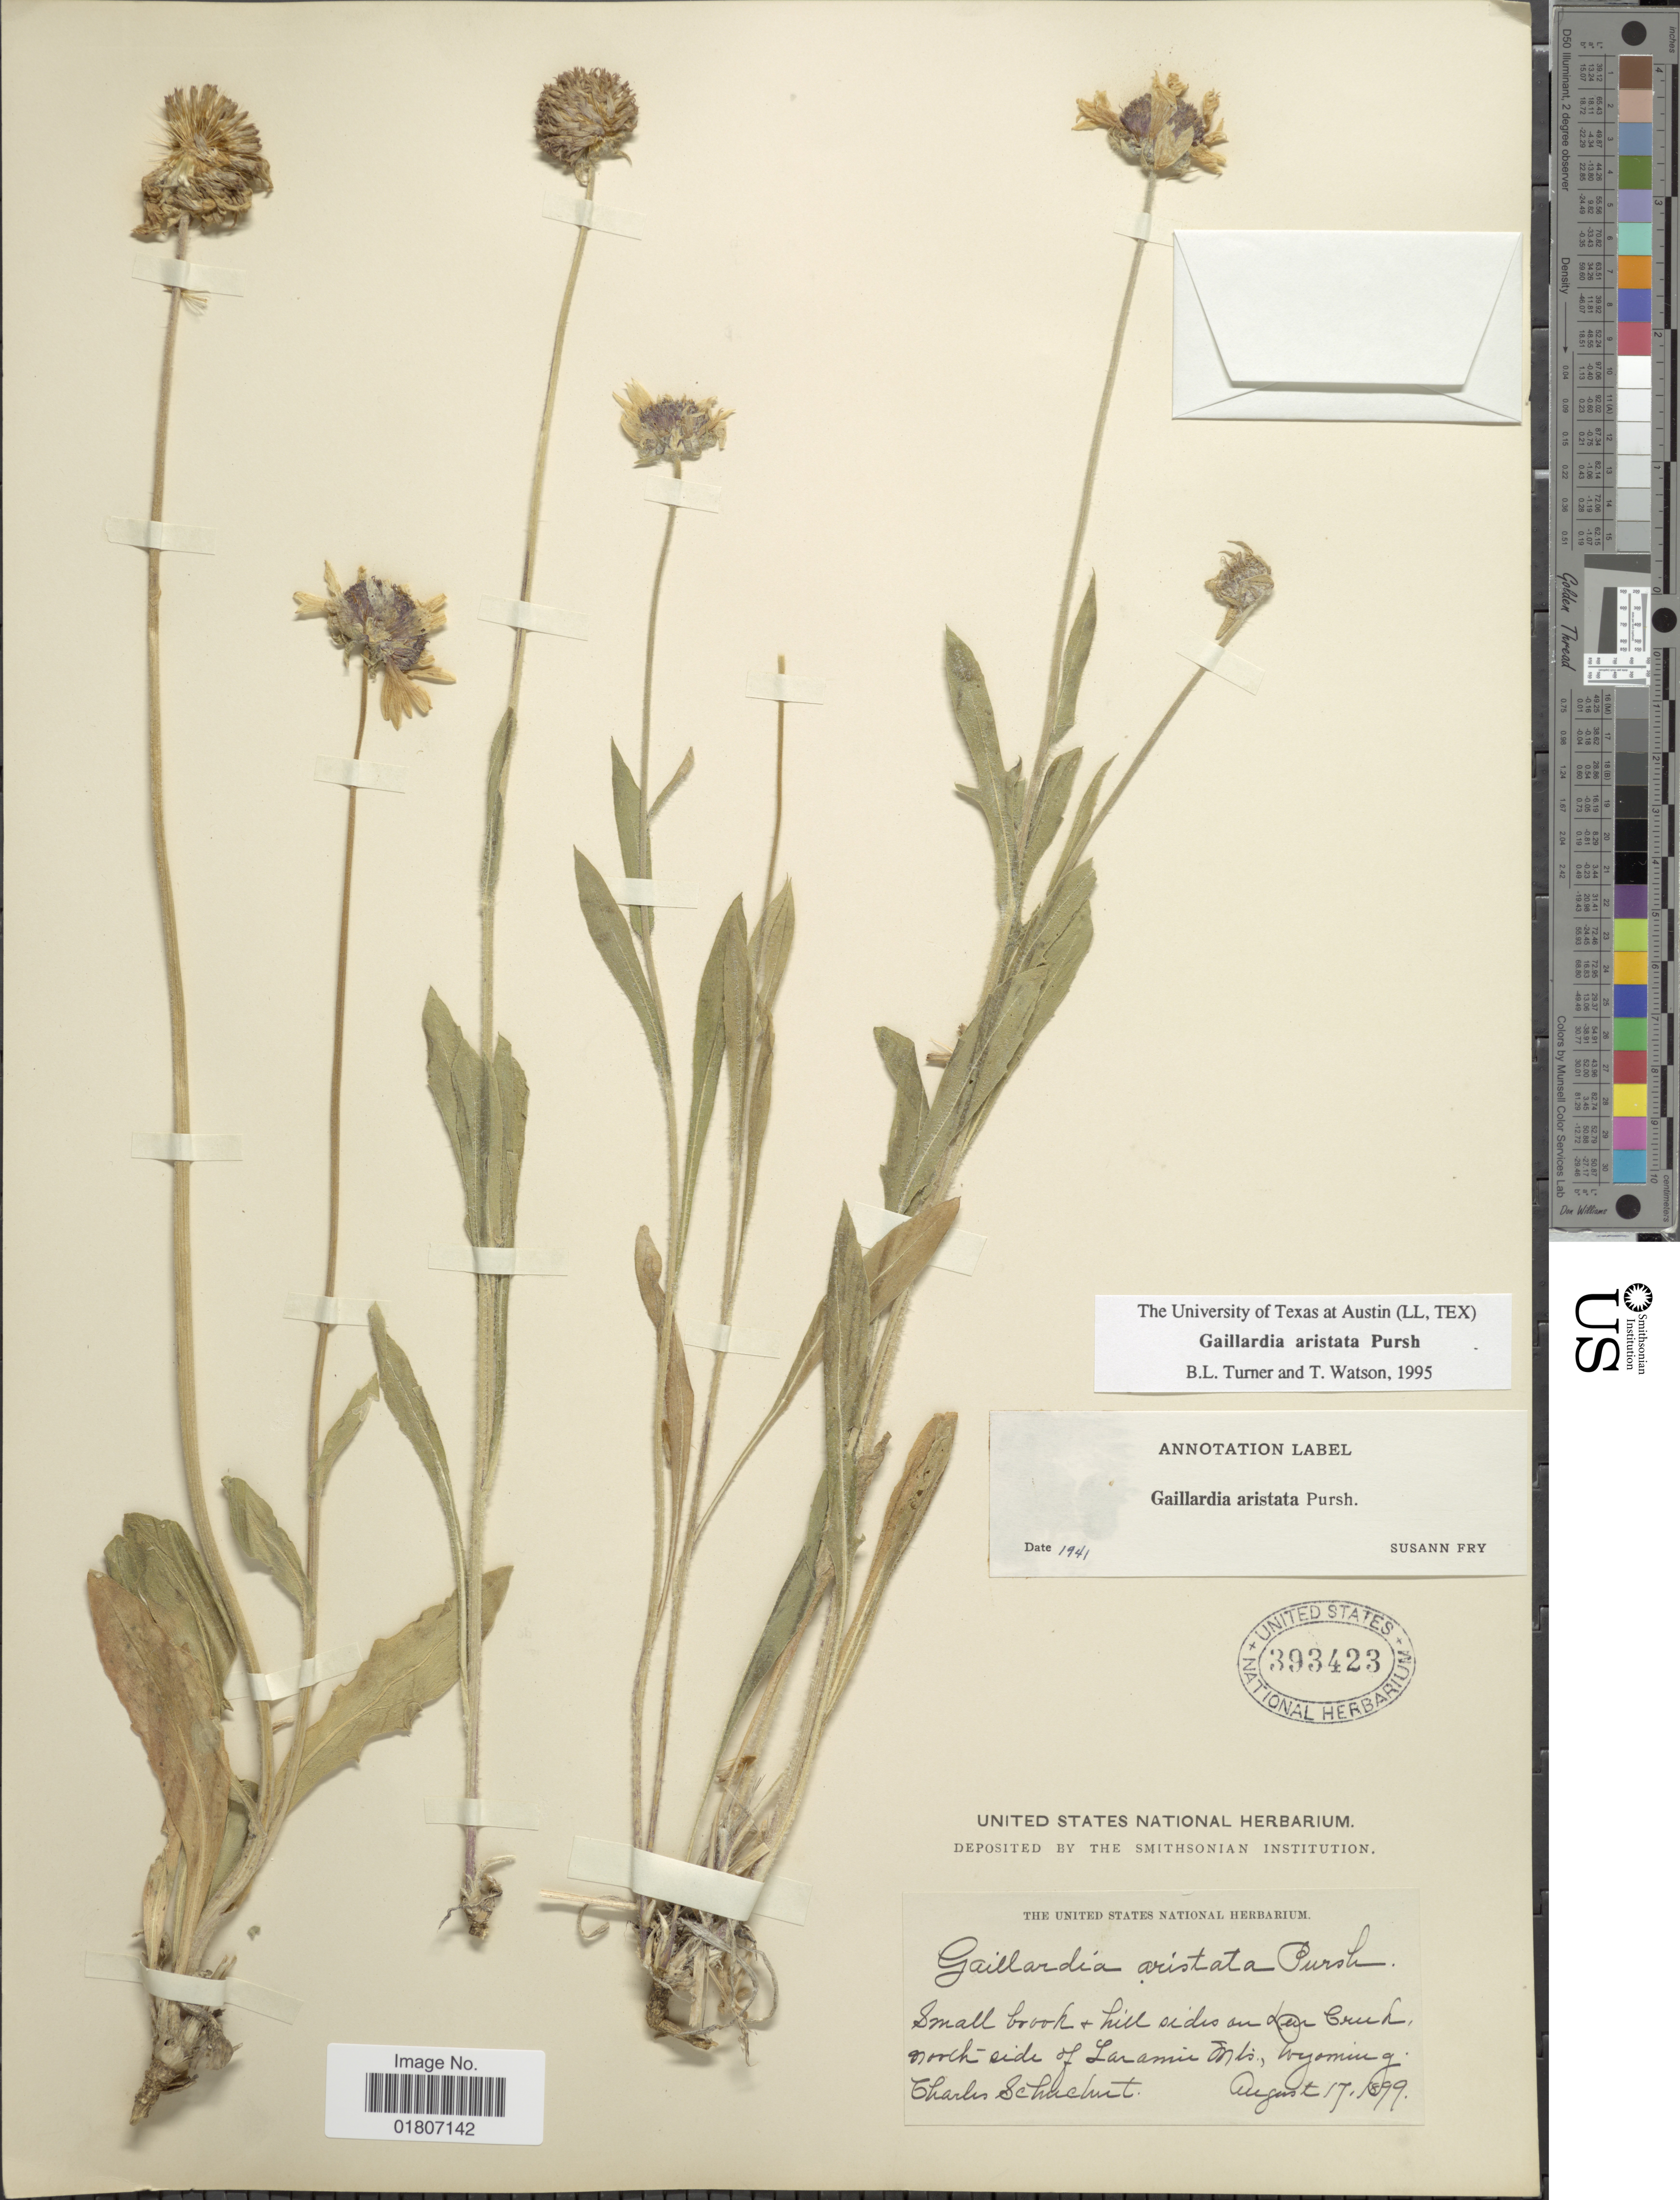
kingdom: Plantae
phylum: Tracheophyta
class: Magnoliopsida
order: Asterales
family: Asteraceae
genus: Gaillardia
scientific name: Gaillardia aristata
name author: Pursh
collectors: C. Schuchert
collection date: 1899-08-17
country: United States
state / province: Wyoming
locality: Small brook and hill sides on Bear Creek, north side of Laramie Mts.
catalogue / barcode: US 393423